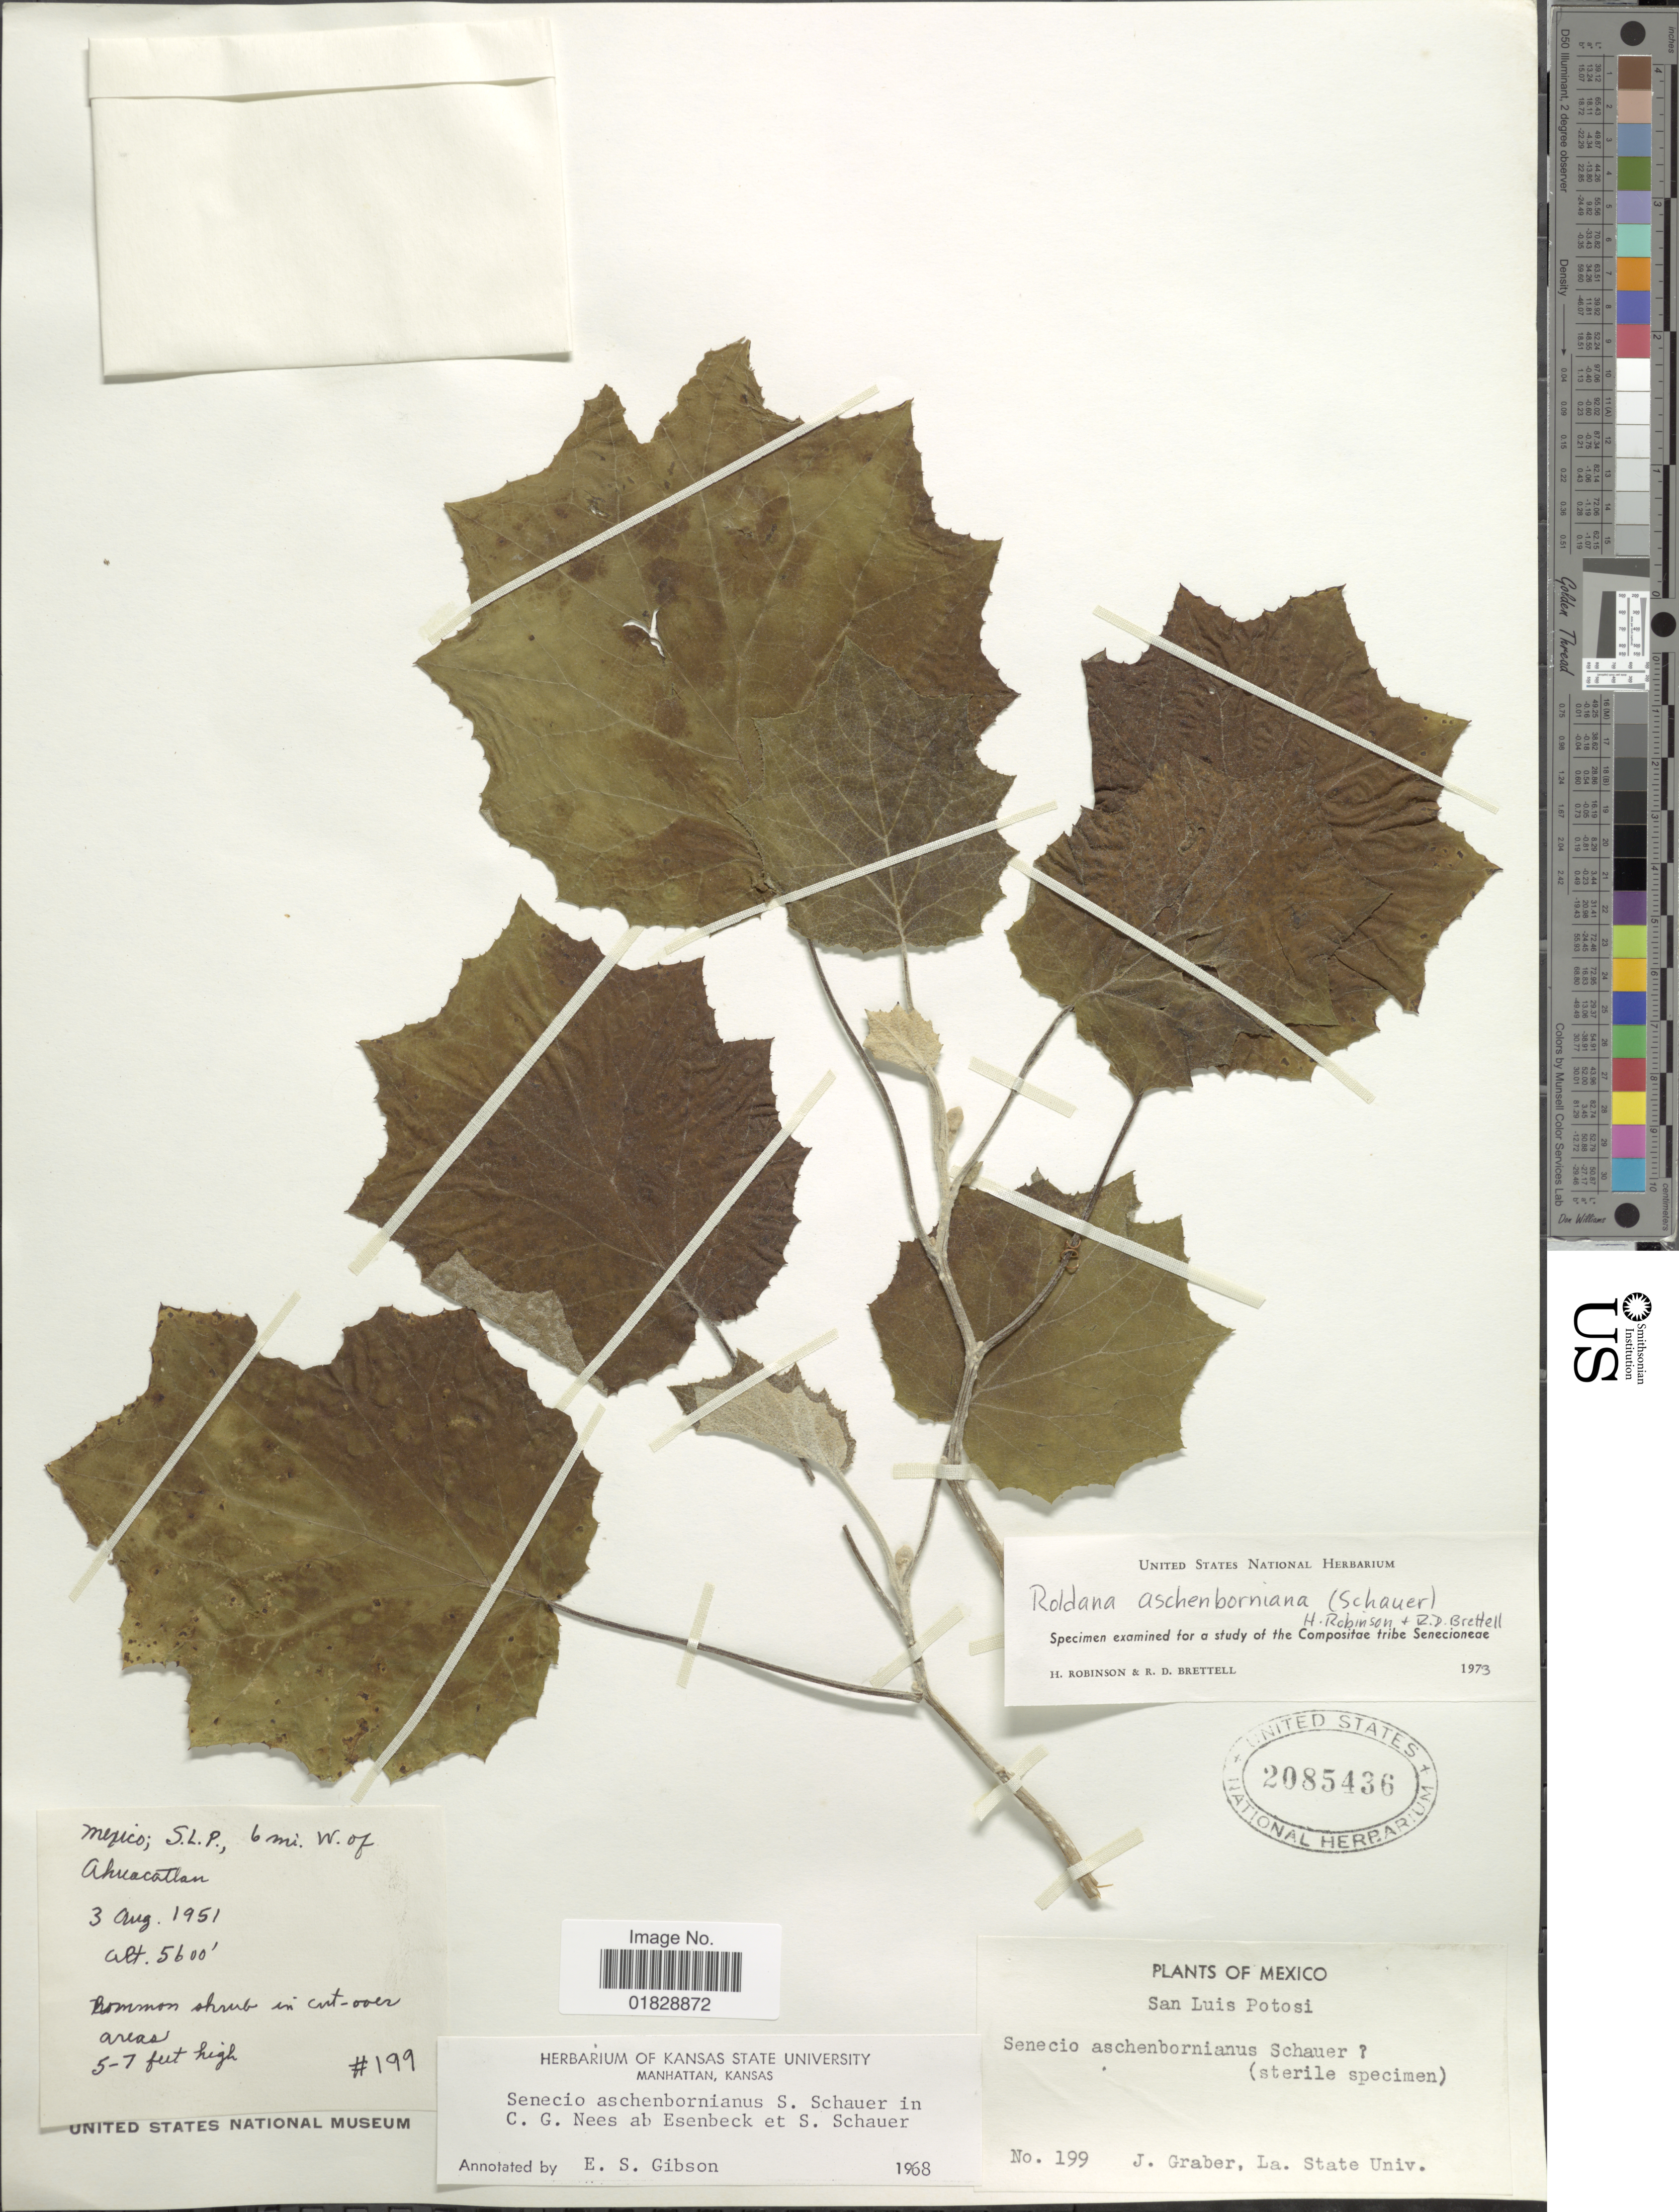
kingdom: Plantae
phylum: Tracheophyta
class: Magnoliopsida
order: Asterales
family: Asteraceae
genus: Roldana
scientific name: Roldana aschenborniana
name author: (S. Schauer) H. Rob. & Brettell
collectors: J. Graber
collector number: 199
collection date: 1951-08-03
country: Mexico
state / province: San Luis Potosí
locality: Mexico; S.L.P., 6 mi. W. of Ahuacatlan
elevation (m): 1707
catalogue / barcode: US 2085436